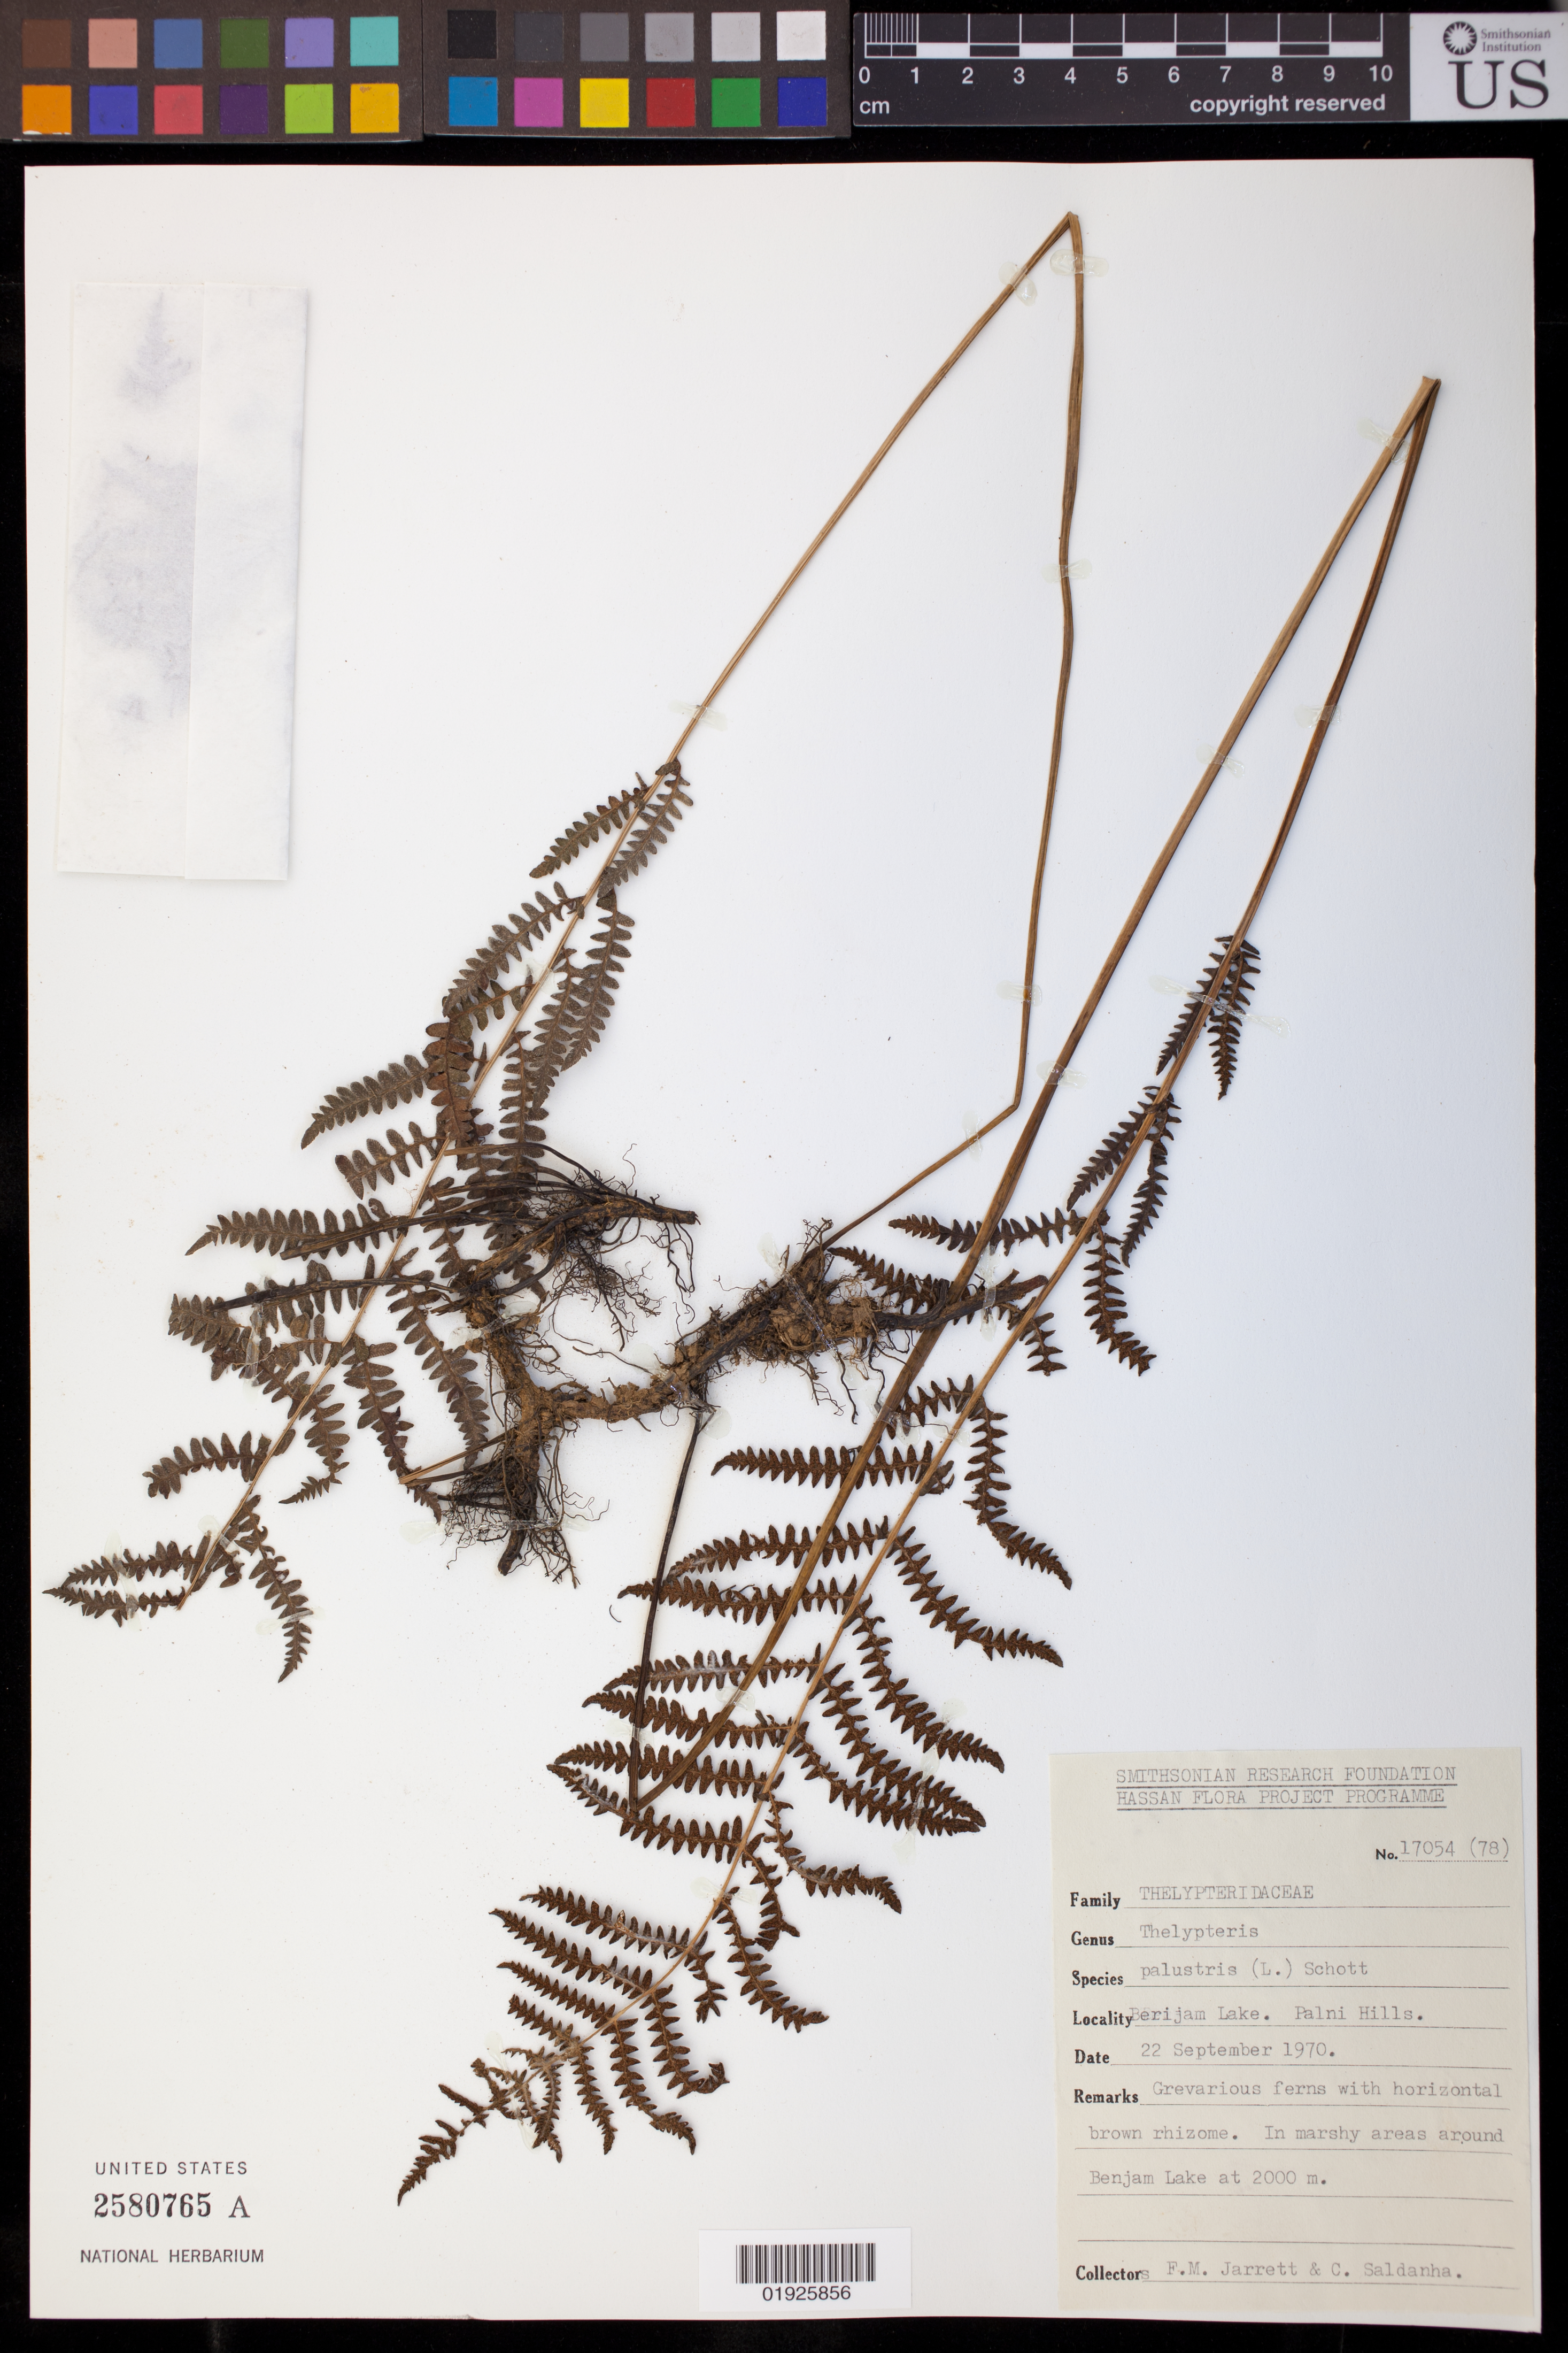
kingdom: Plantae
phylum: Tracheophyta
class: Polypodiopsida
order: Polypodiales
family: Thelypteridaceae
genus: Thelypteris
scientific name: Thelypteris palustris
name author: (Salisb.) Schott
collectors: F. M. Jarrett & C. Saldanha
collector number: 17054 (78)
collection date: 1970-09-22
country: India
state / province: Tamil Nadu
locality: Berijam Lake. Palni Hills.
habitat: Marshy areas.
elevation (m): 2000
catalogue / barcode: US 2580765A